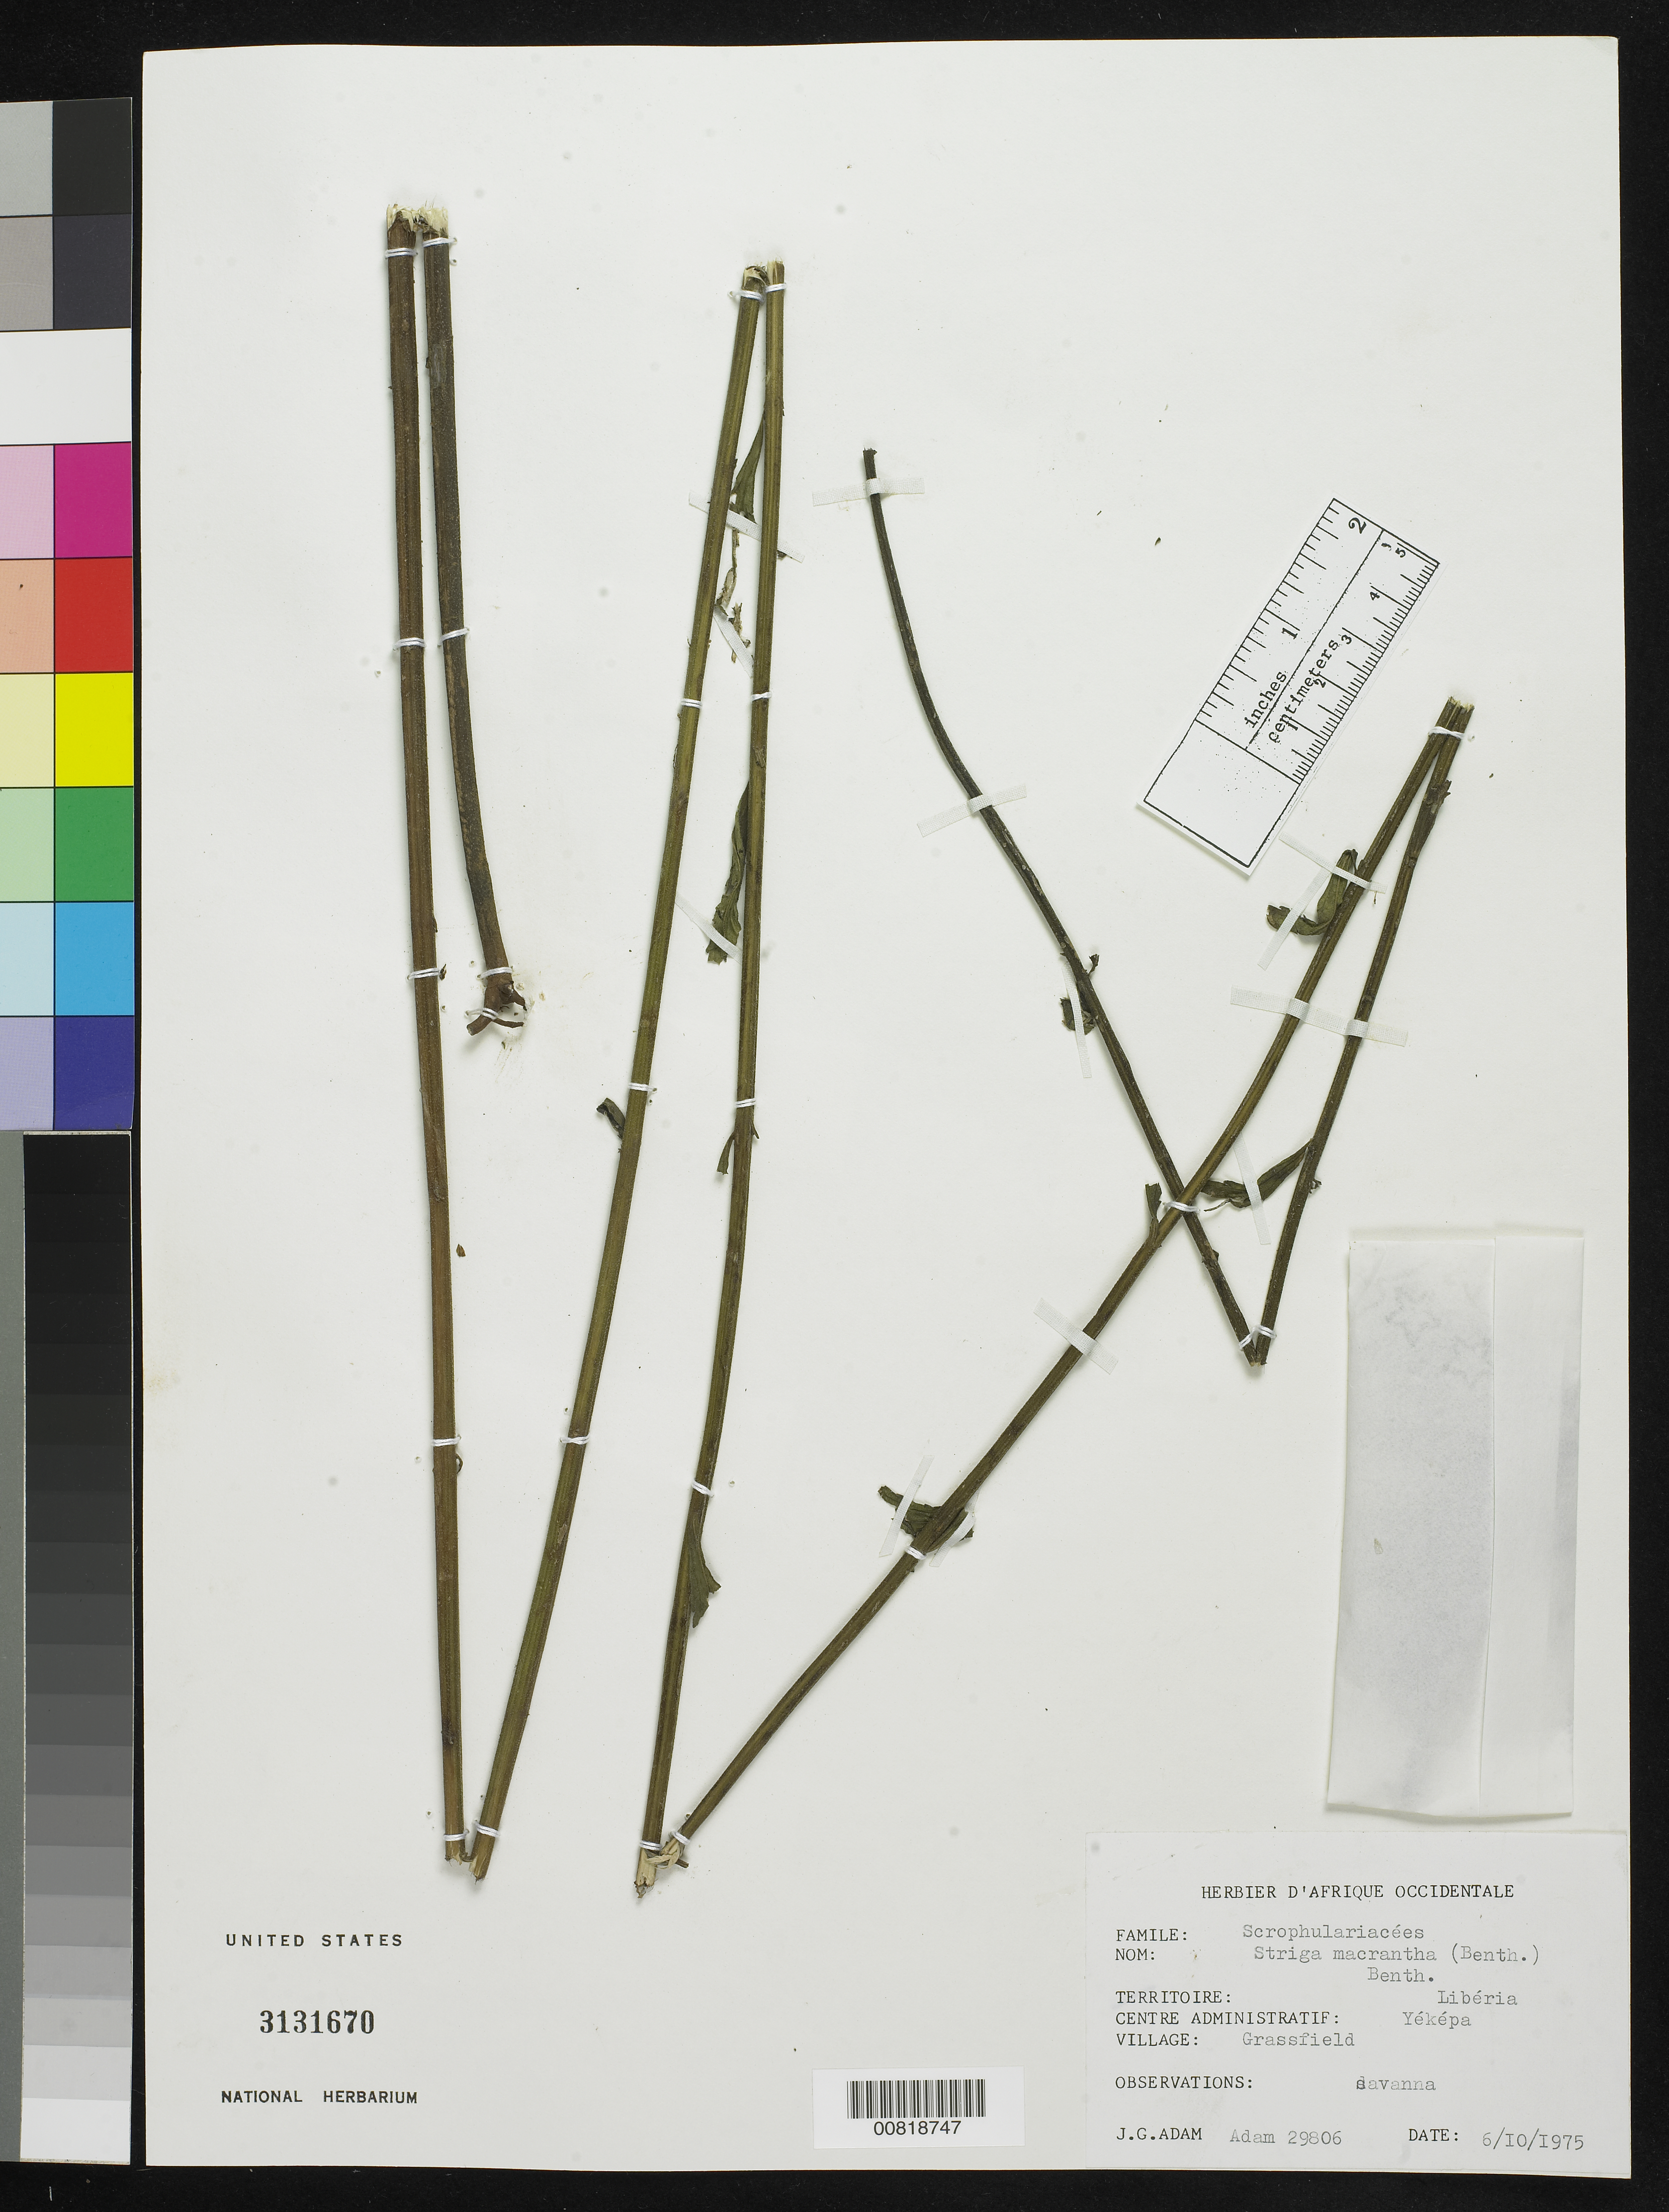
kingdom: Plantae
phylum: Tracheophyta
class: Magnoliopsida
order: Lamiales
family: Orobanchaceae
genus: Striga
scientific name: Striga macrantha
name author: Benth.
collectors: J. Adam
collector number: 29806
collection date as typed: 6 Oct 1975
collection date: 1975-10-06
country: Liberia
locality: Yéképa, Grassfield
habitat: Savannah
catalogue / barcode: US 3131670